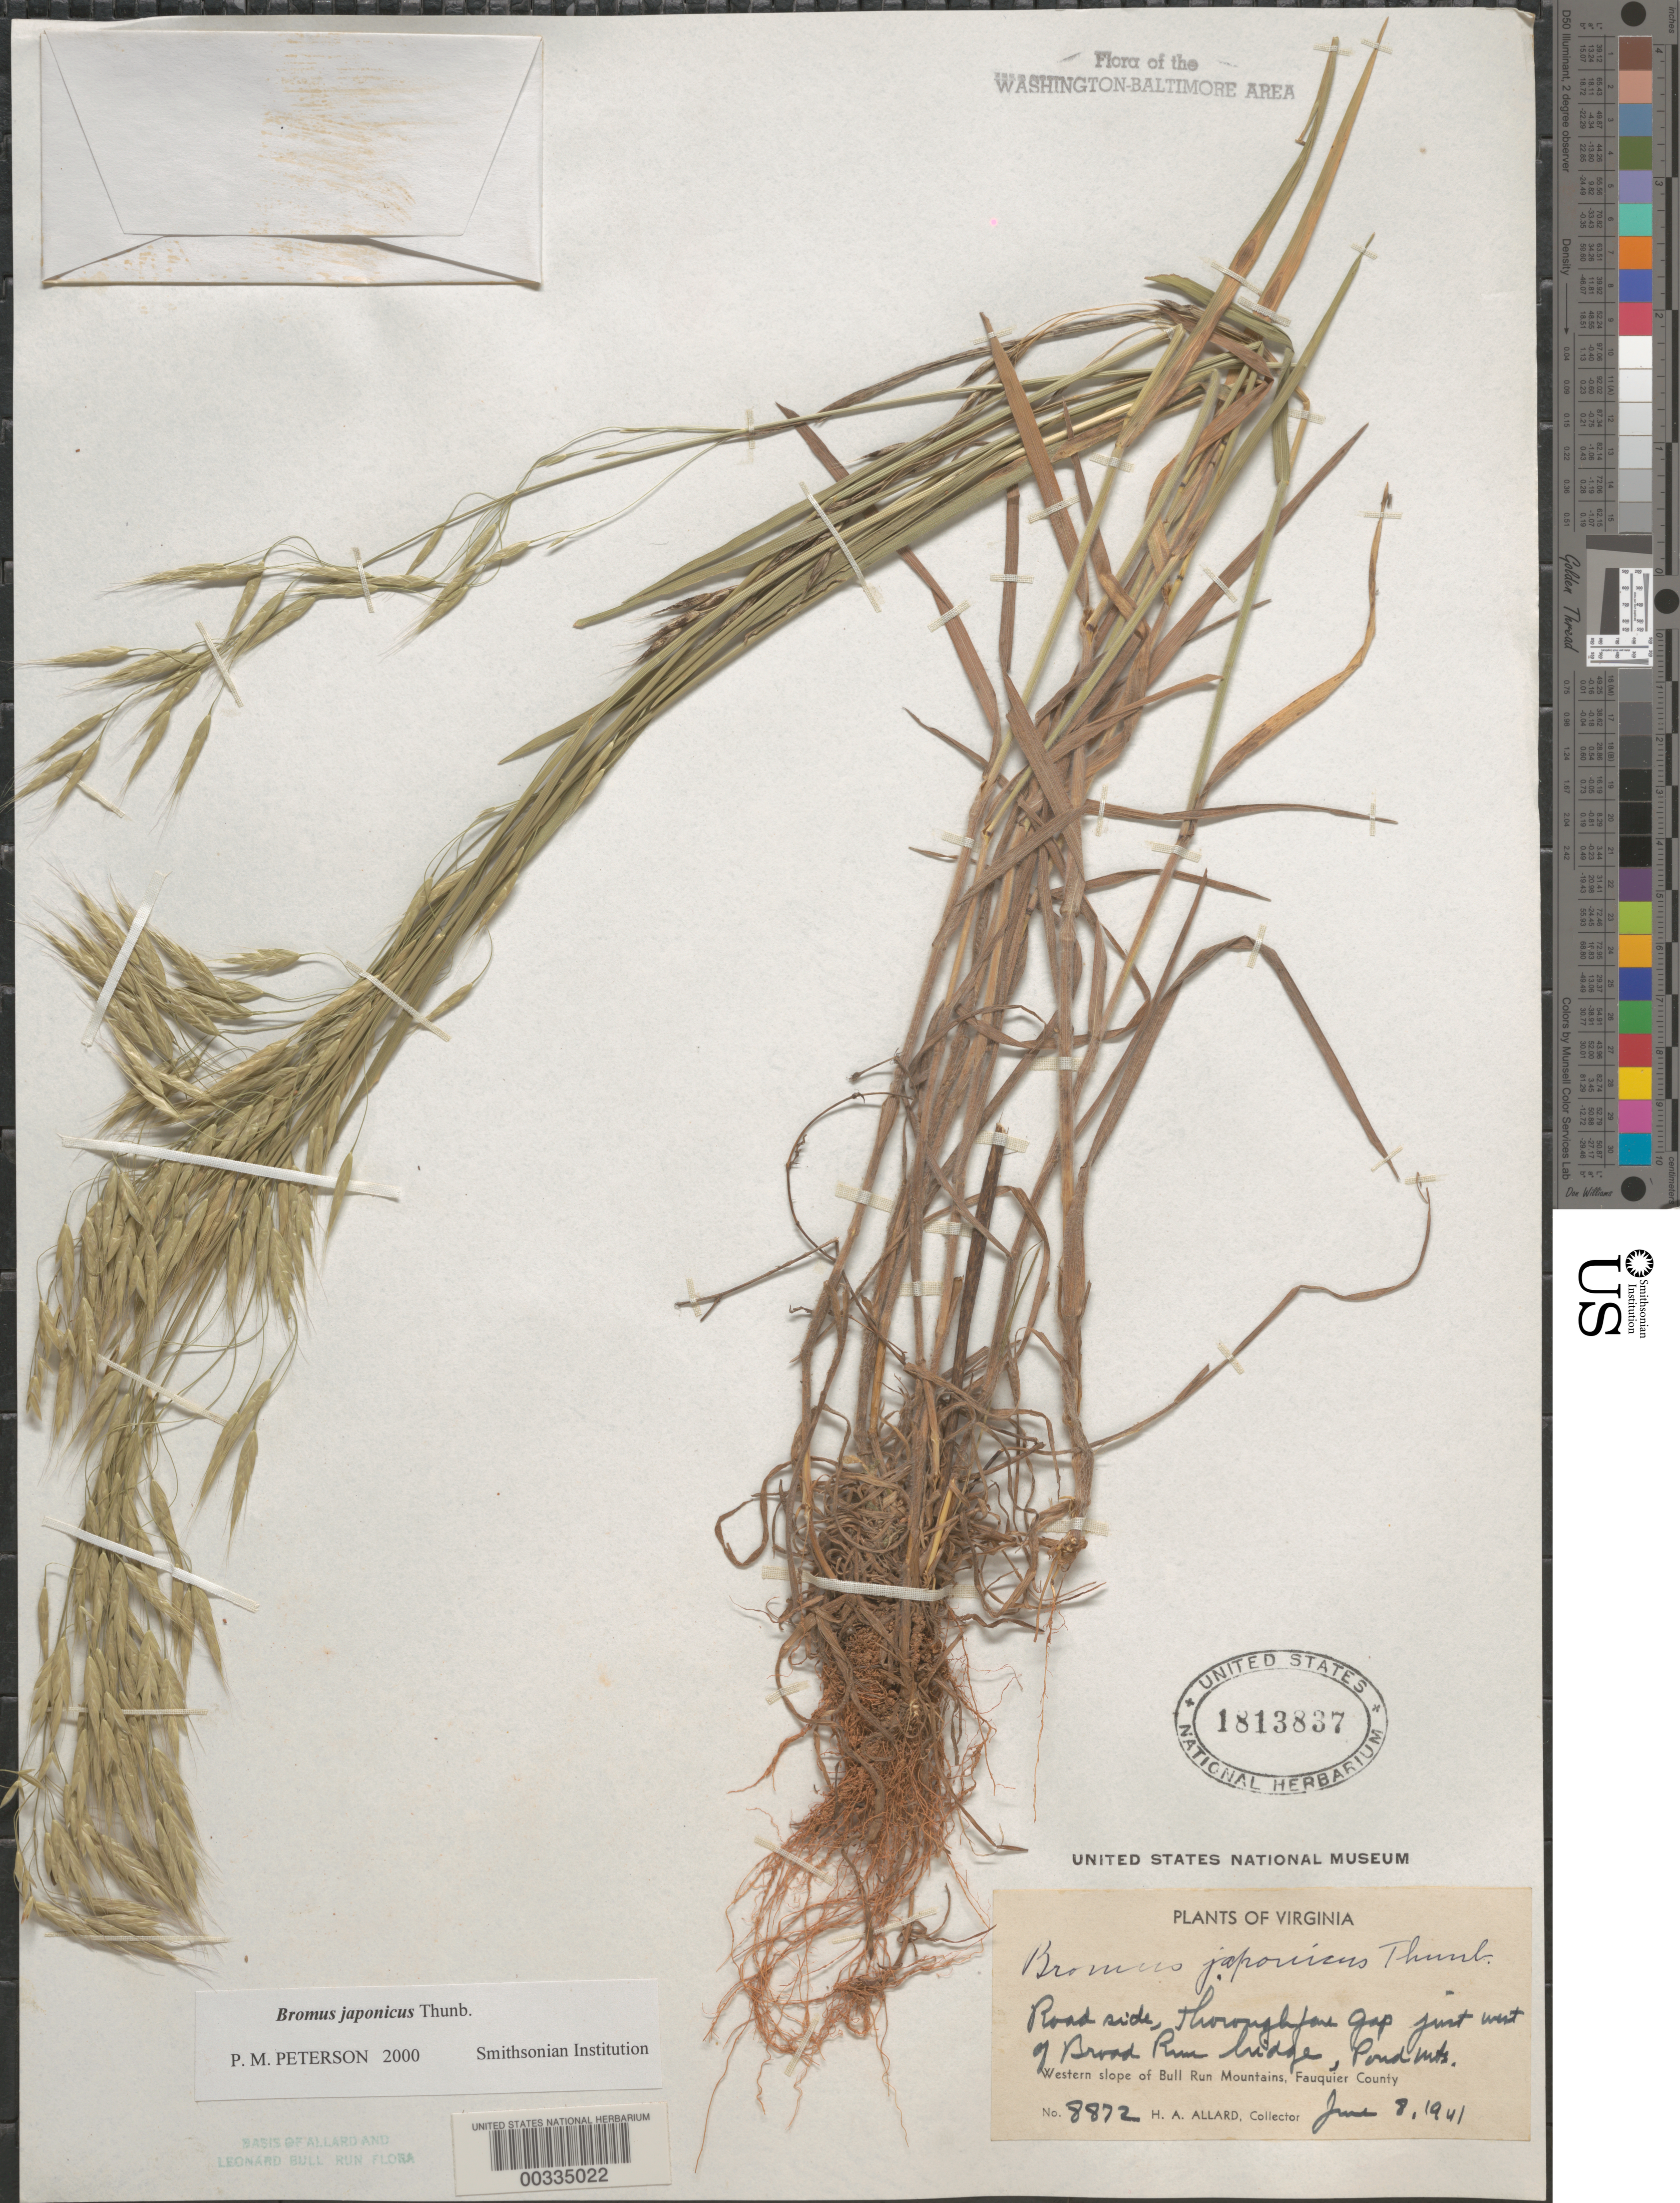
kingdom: Plantae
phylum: Tracheophyta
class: Liliopsida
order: Poales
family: Poaceae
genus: Bromus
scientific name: Bromus japonicus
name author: Houtt.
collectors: H. A. Allard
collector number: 8872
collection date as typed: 08 Jun 1941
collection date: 1941-06-08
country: United States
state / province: Virginia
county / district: Fauquier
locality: Thorofare Gap, west of Broad Run Bridge, Pond Mountains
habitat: Road side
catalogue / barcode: US 1813837